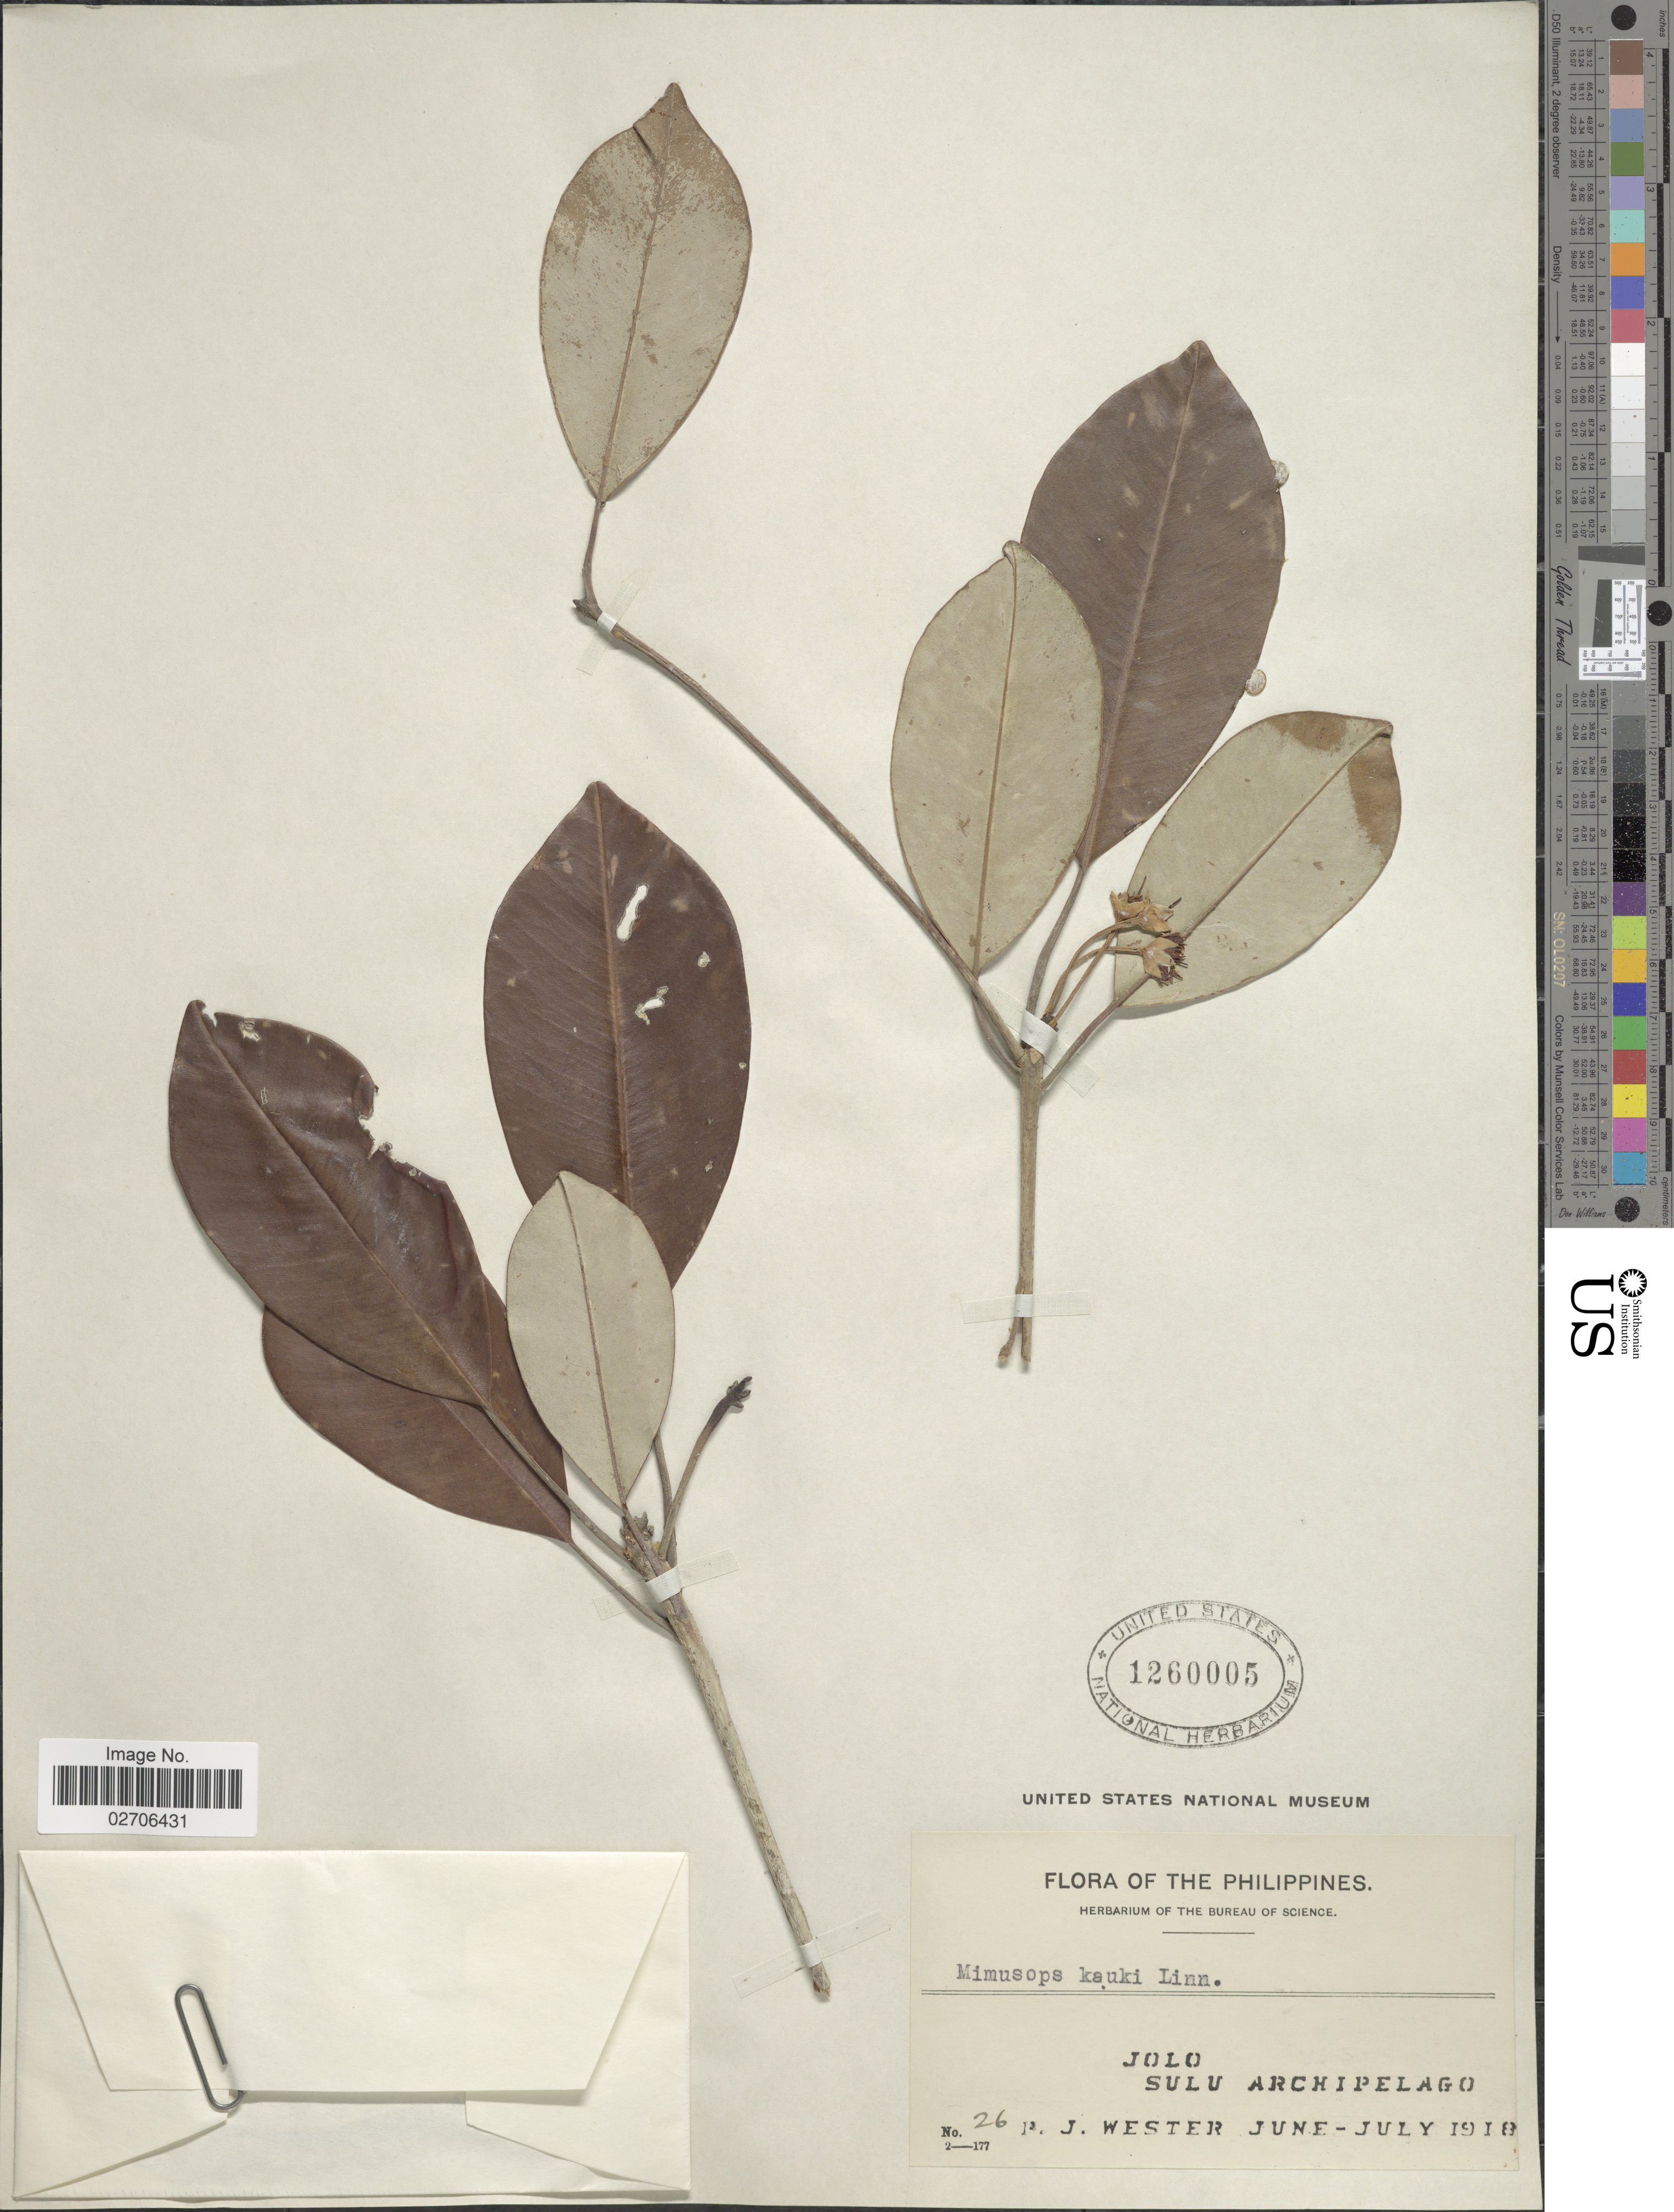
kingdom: Plantae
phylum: Tracheophyta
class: Magnoliopsida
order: Ericales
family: Sapotaceae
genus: Mimusops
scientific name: Mimusops kauki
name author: L.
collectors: P. J. Wester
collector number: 26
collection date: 1918-06/1918-07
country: Philippines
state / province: Muslim Mindanao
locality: Jolo, Sulu Archipelago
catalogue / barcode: US 1260005